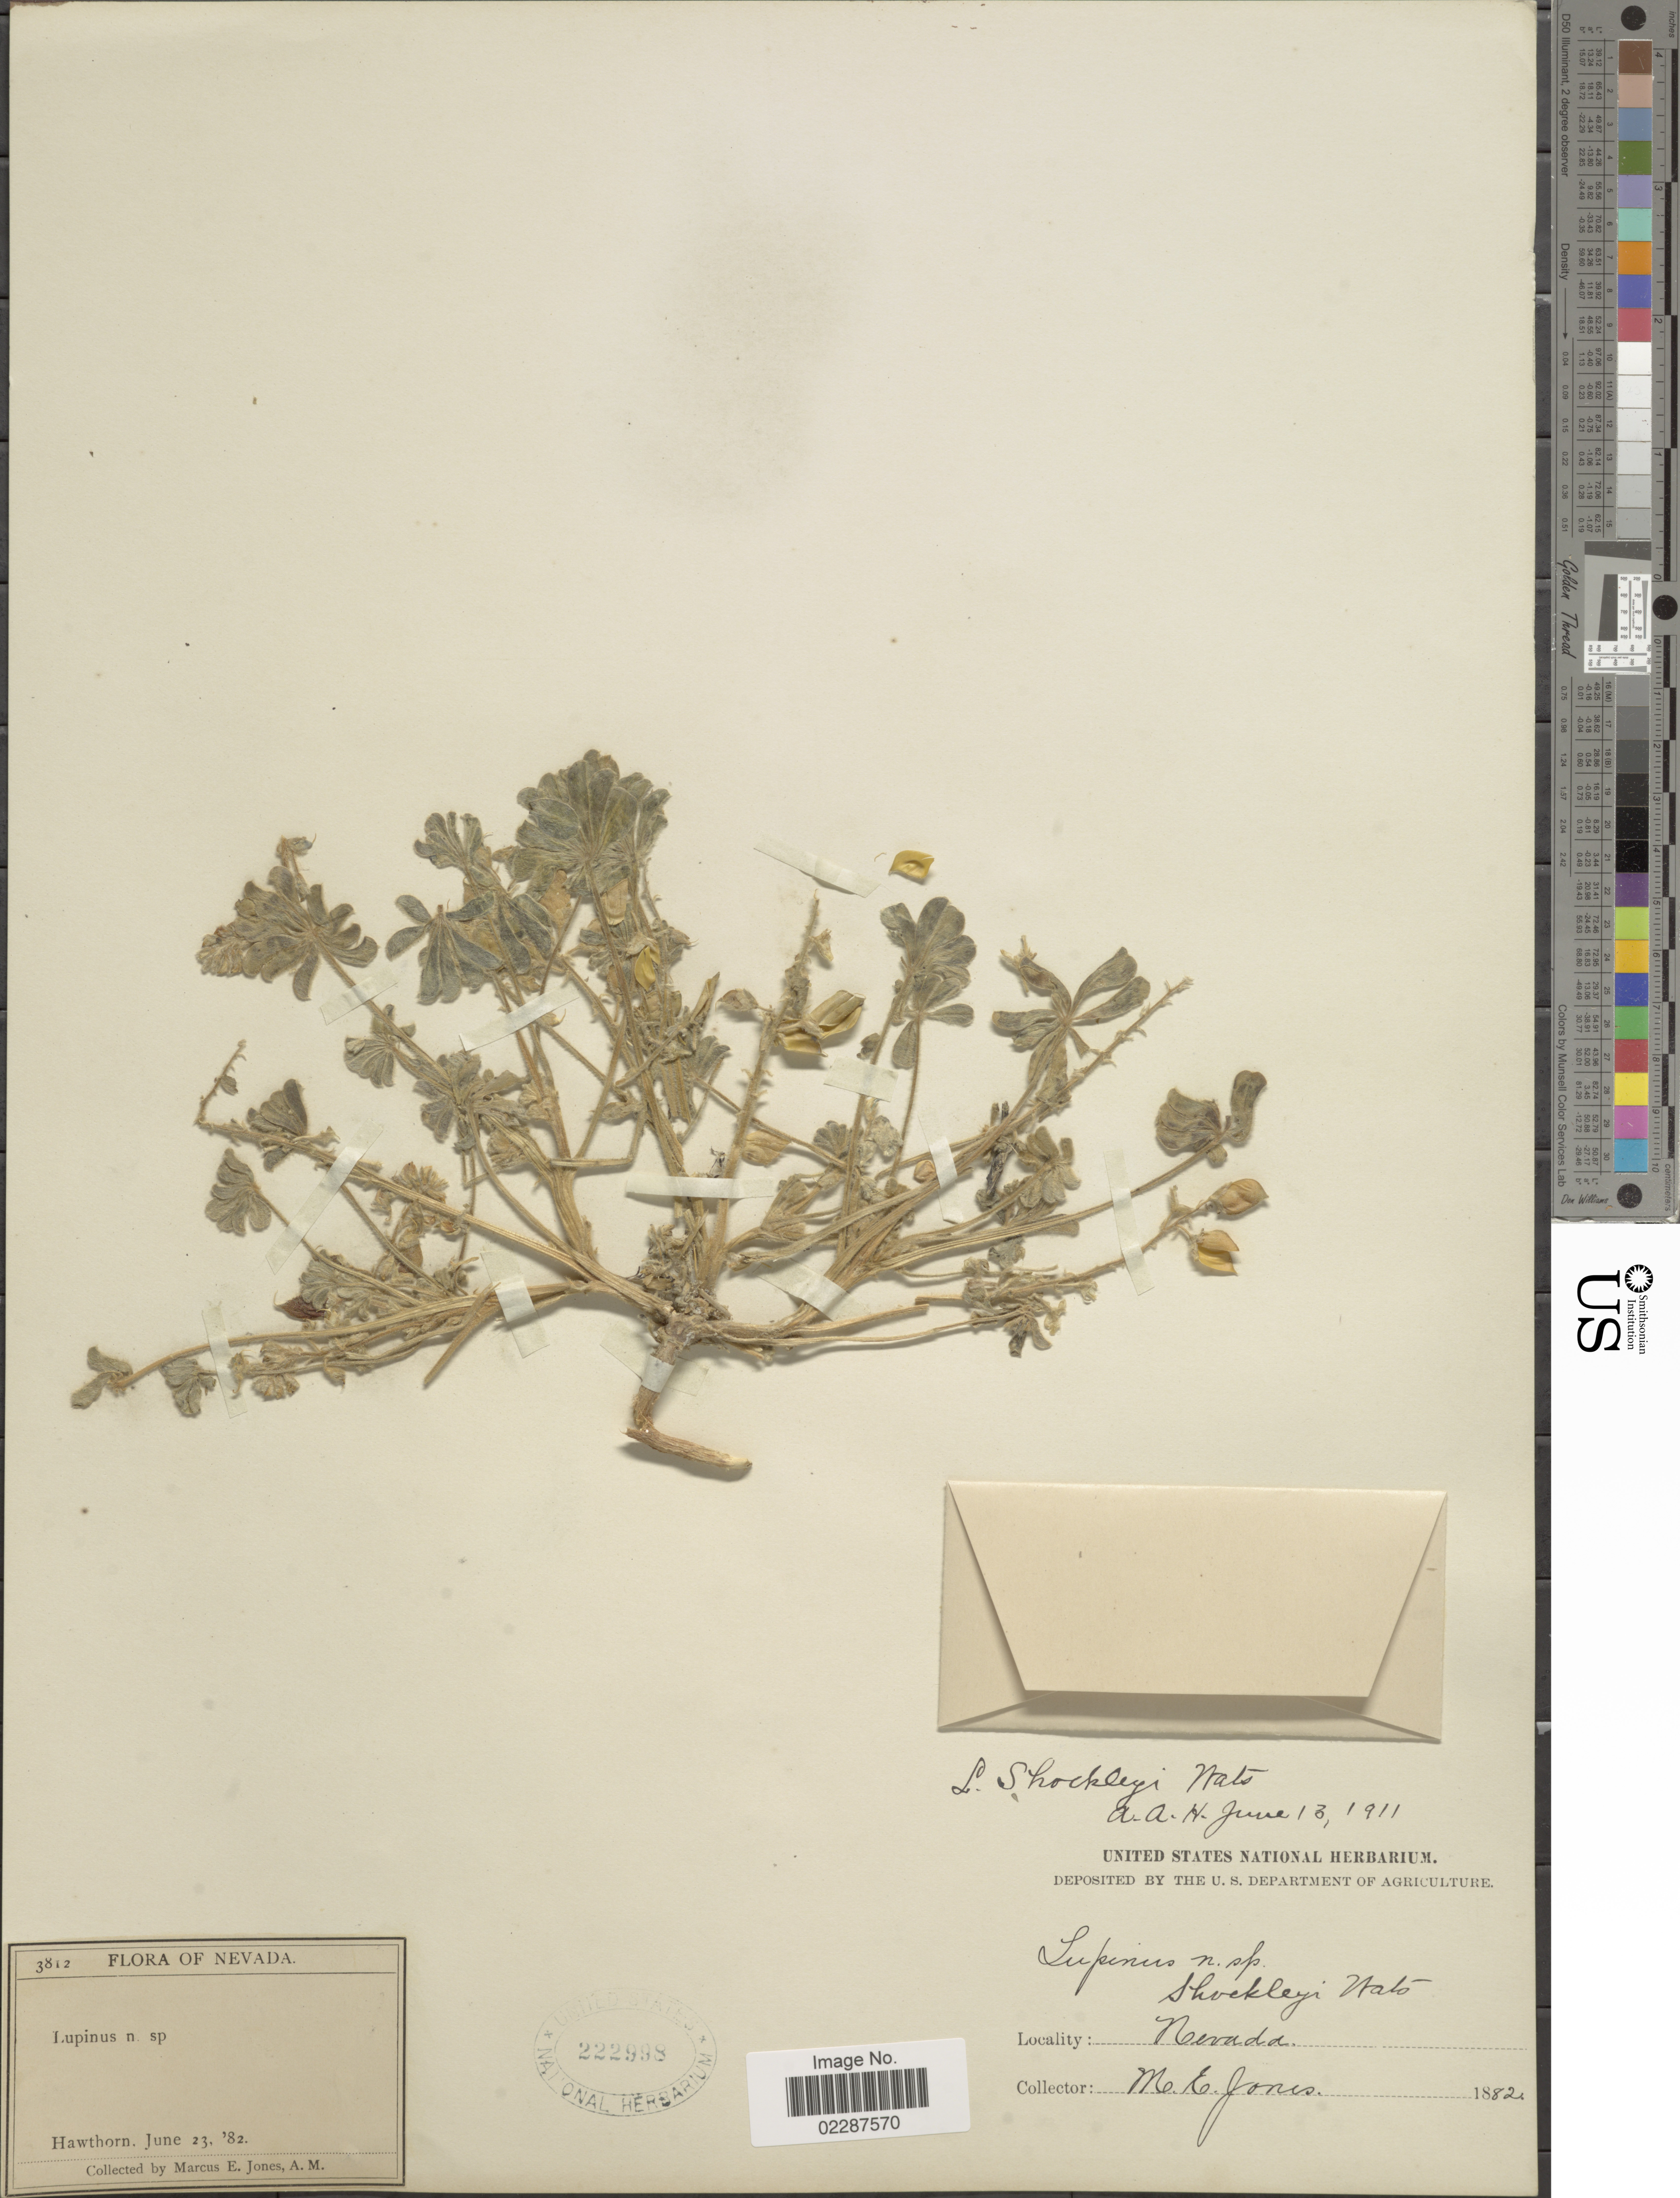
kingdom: Plantae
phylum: Tracheophyta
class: Magnoliopsida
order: Fabales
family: Fabaceae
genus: Lupinus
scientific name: Lupinus shockleyi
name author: S. Watson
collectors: M. E. Jones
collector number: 3812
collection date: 1882-06-23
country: United States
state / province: Nevada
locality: Hawthorn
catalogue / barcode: US 222998